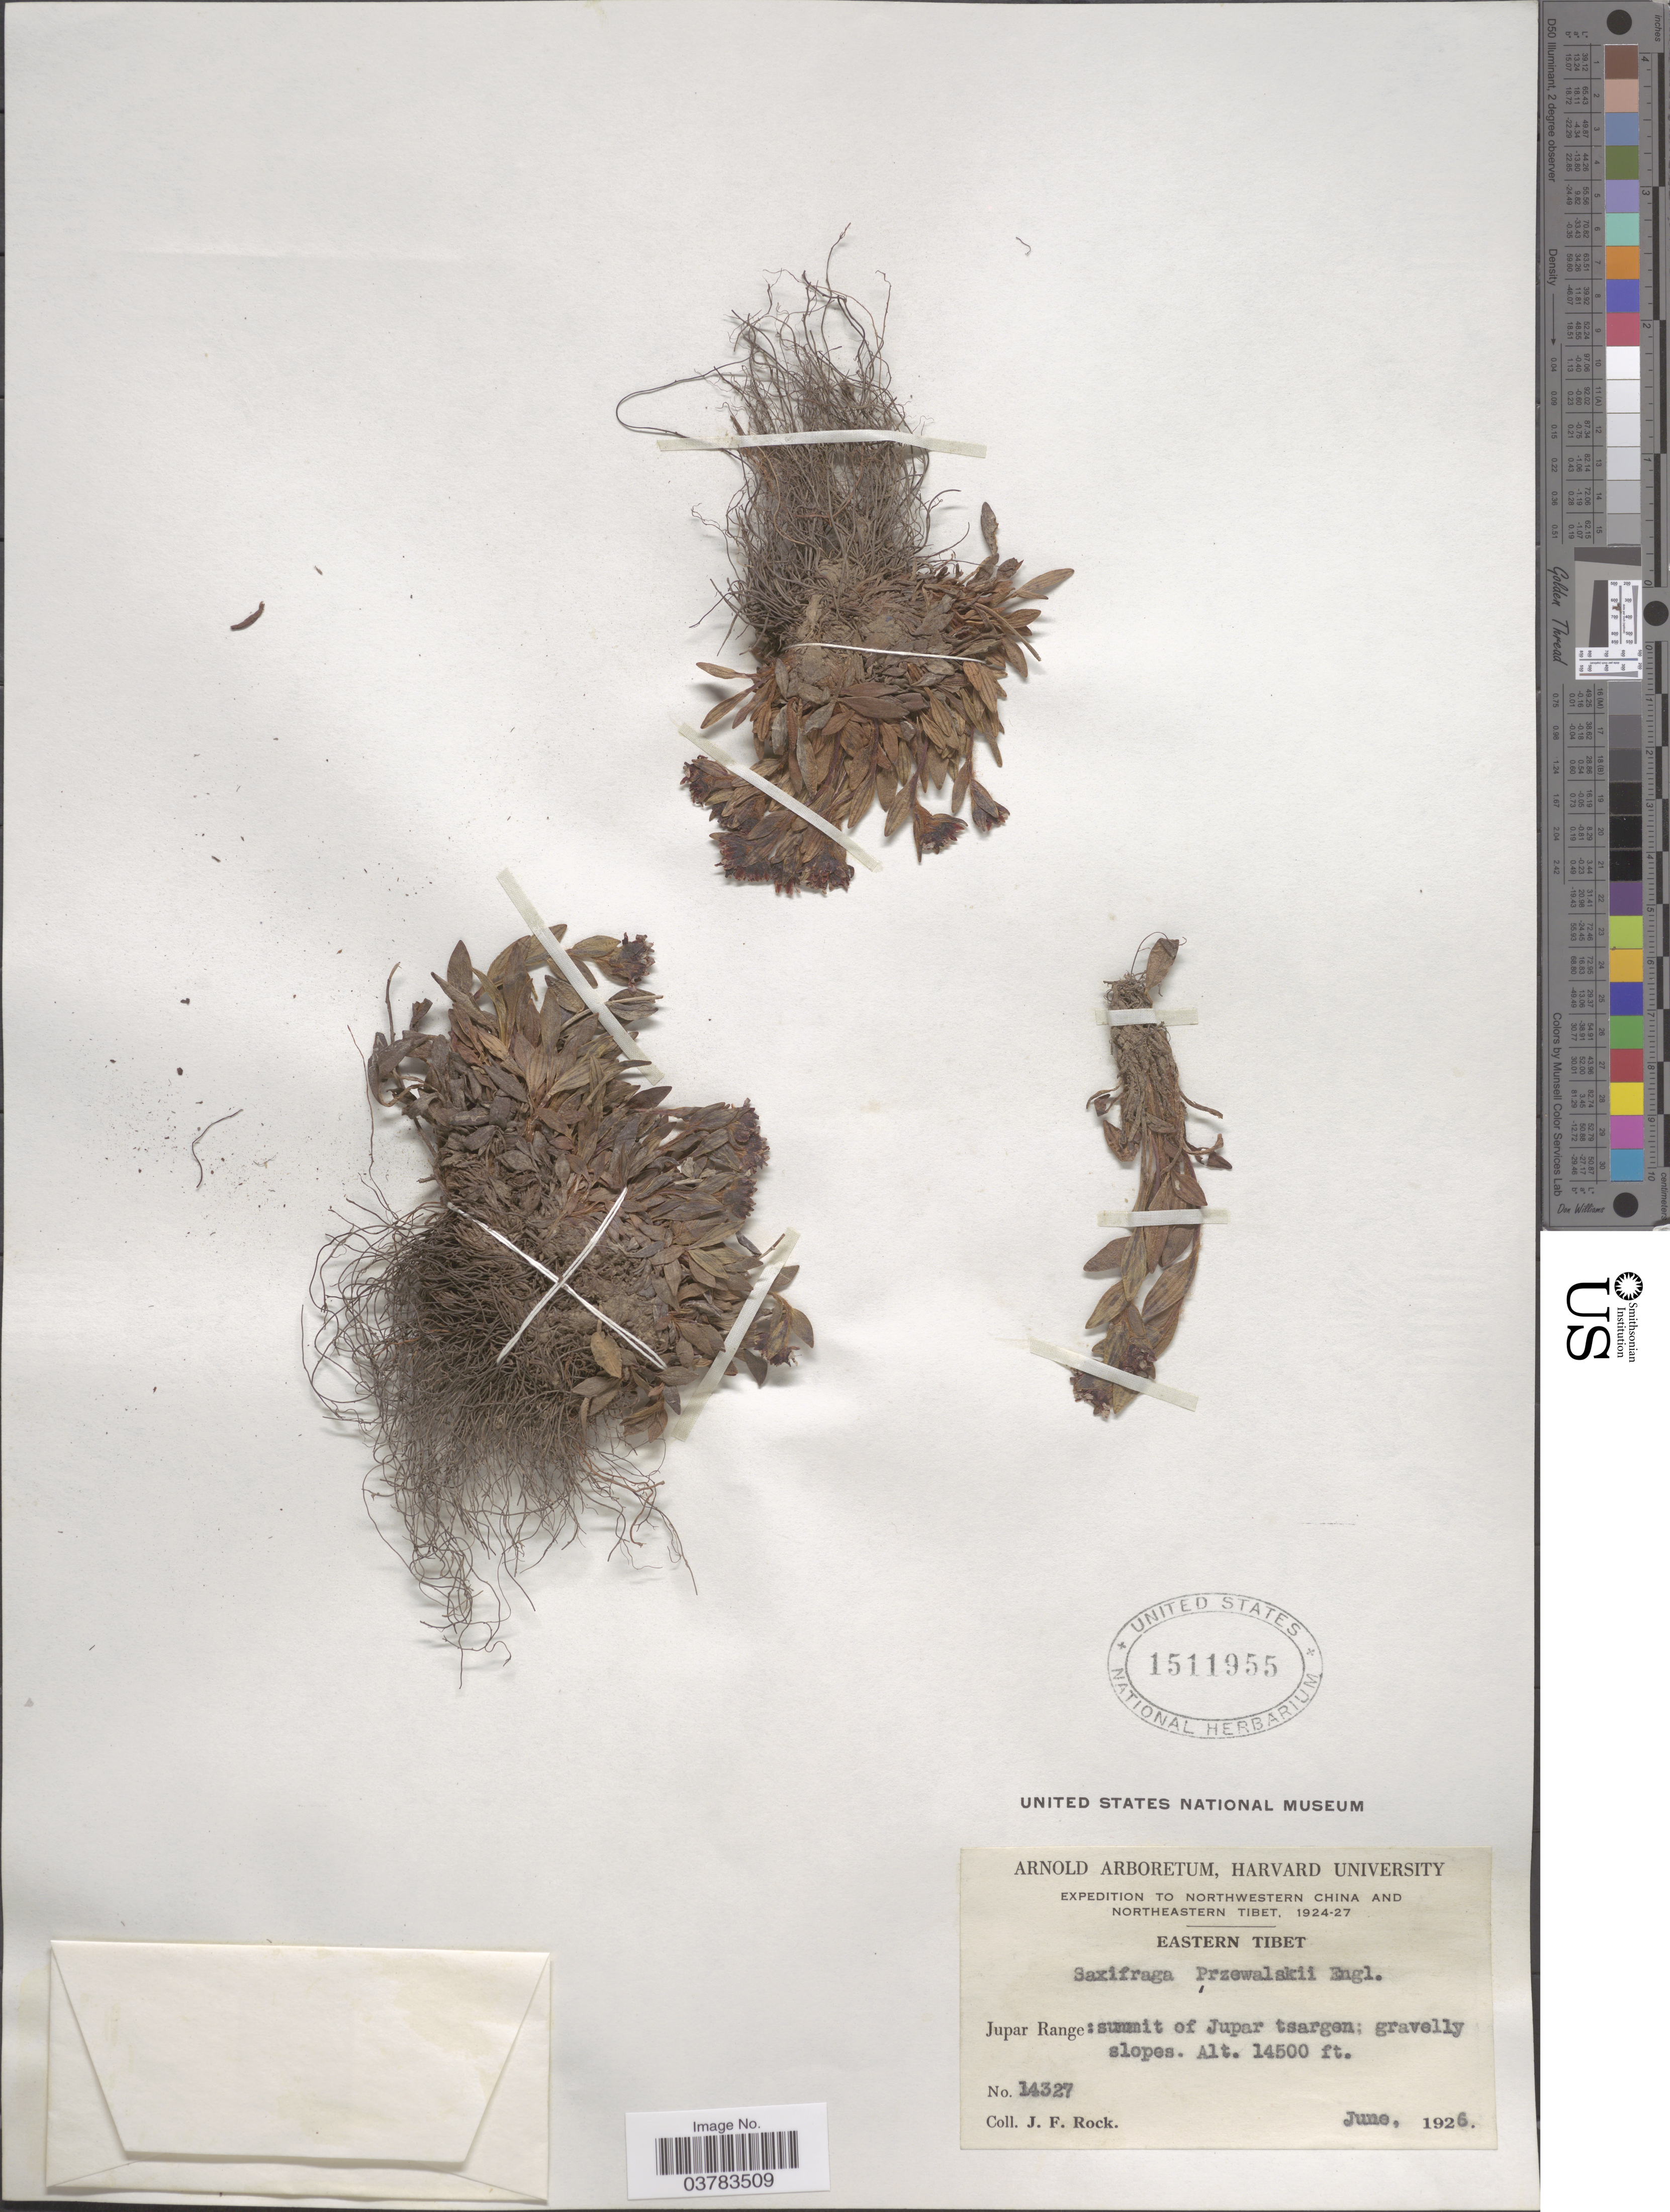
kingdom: Plantae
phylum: Tracheophyta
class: Magnoliopsida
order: Saxifragales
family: Saxifragaceae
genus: Saxifraga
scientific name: Saxifraga przewalskii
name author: Engl. ex Maxim.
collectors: J. Rock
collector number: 14327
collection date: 1926-06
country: China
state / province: Xizang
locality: Expedition to Northwestern China and Northeastern Tibet, 1924-27. Eastern Tibet. Jupar Range: summit of Jupar tsargen.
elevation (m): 4420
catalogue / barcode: US 1511955